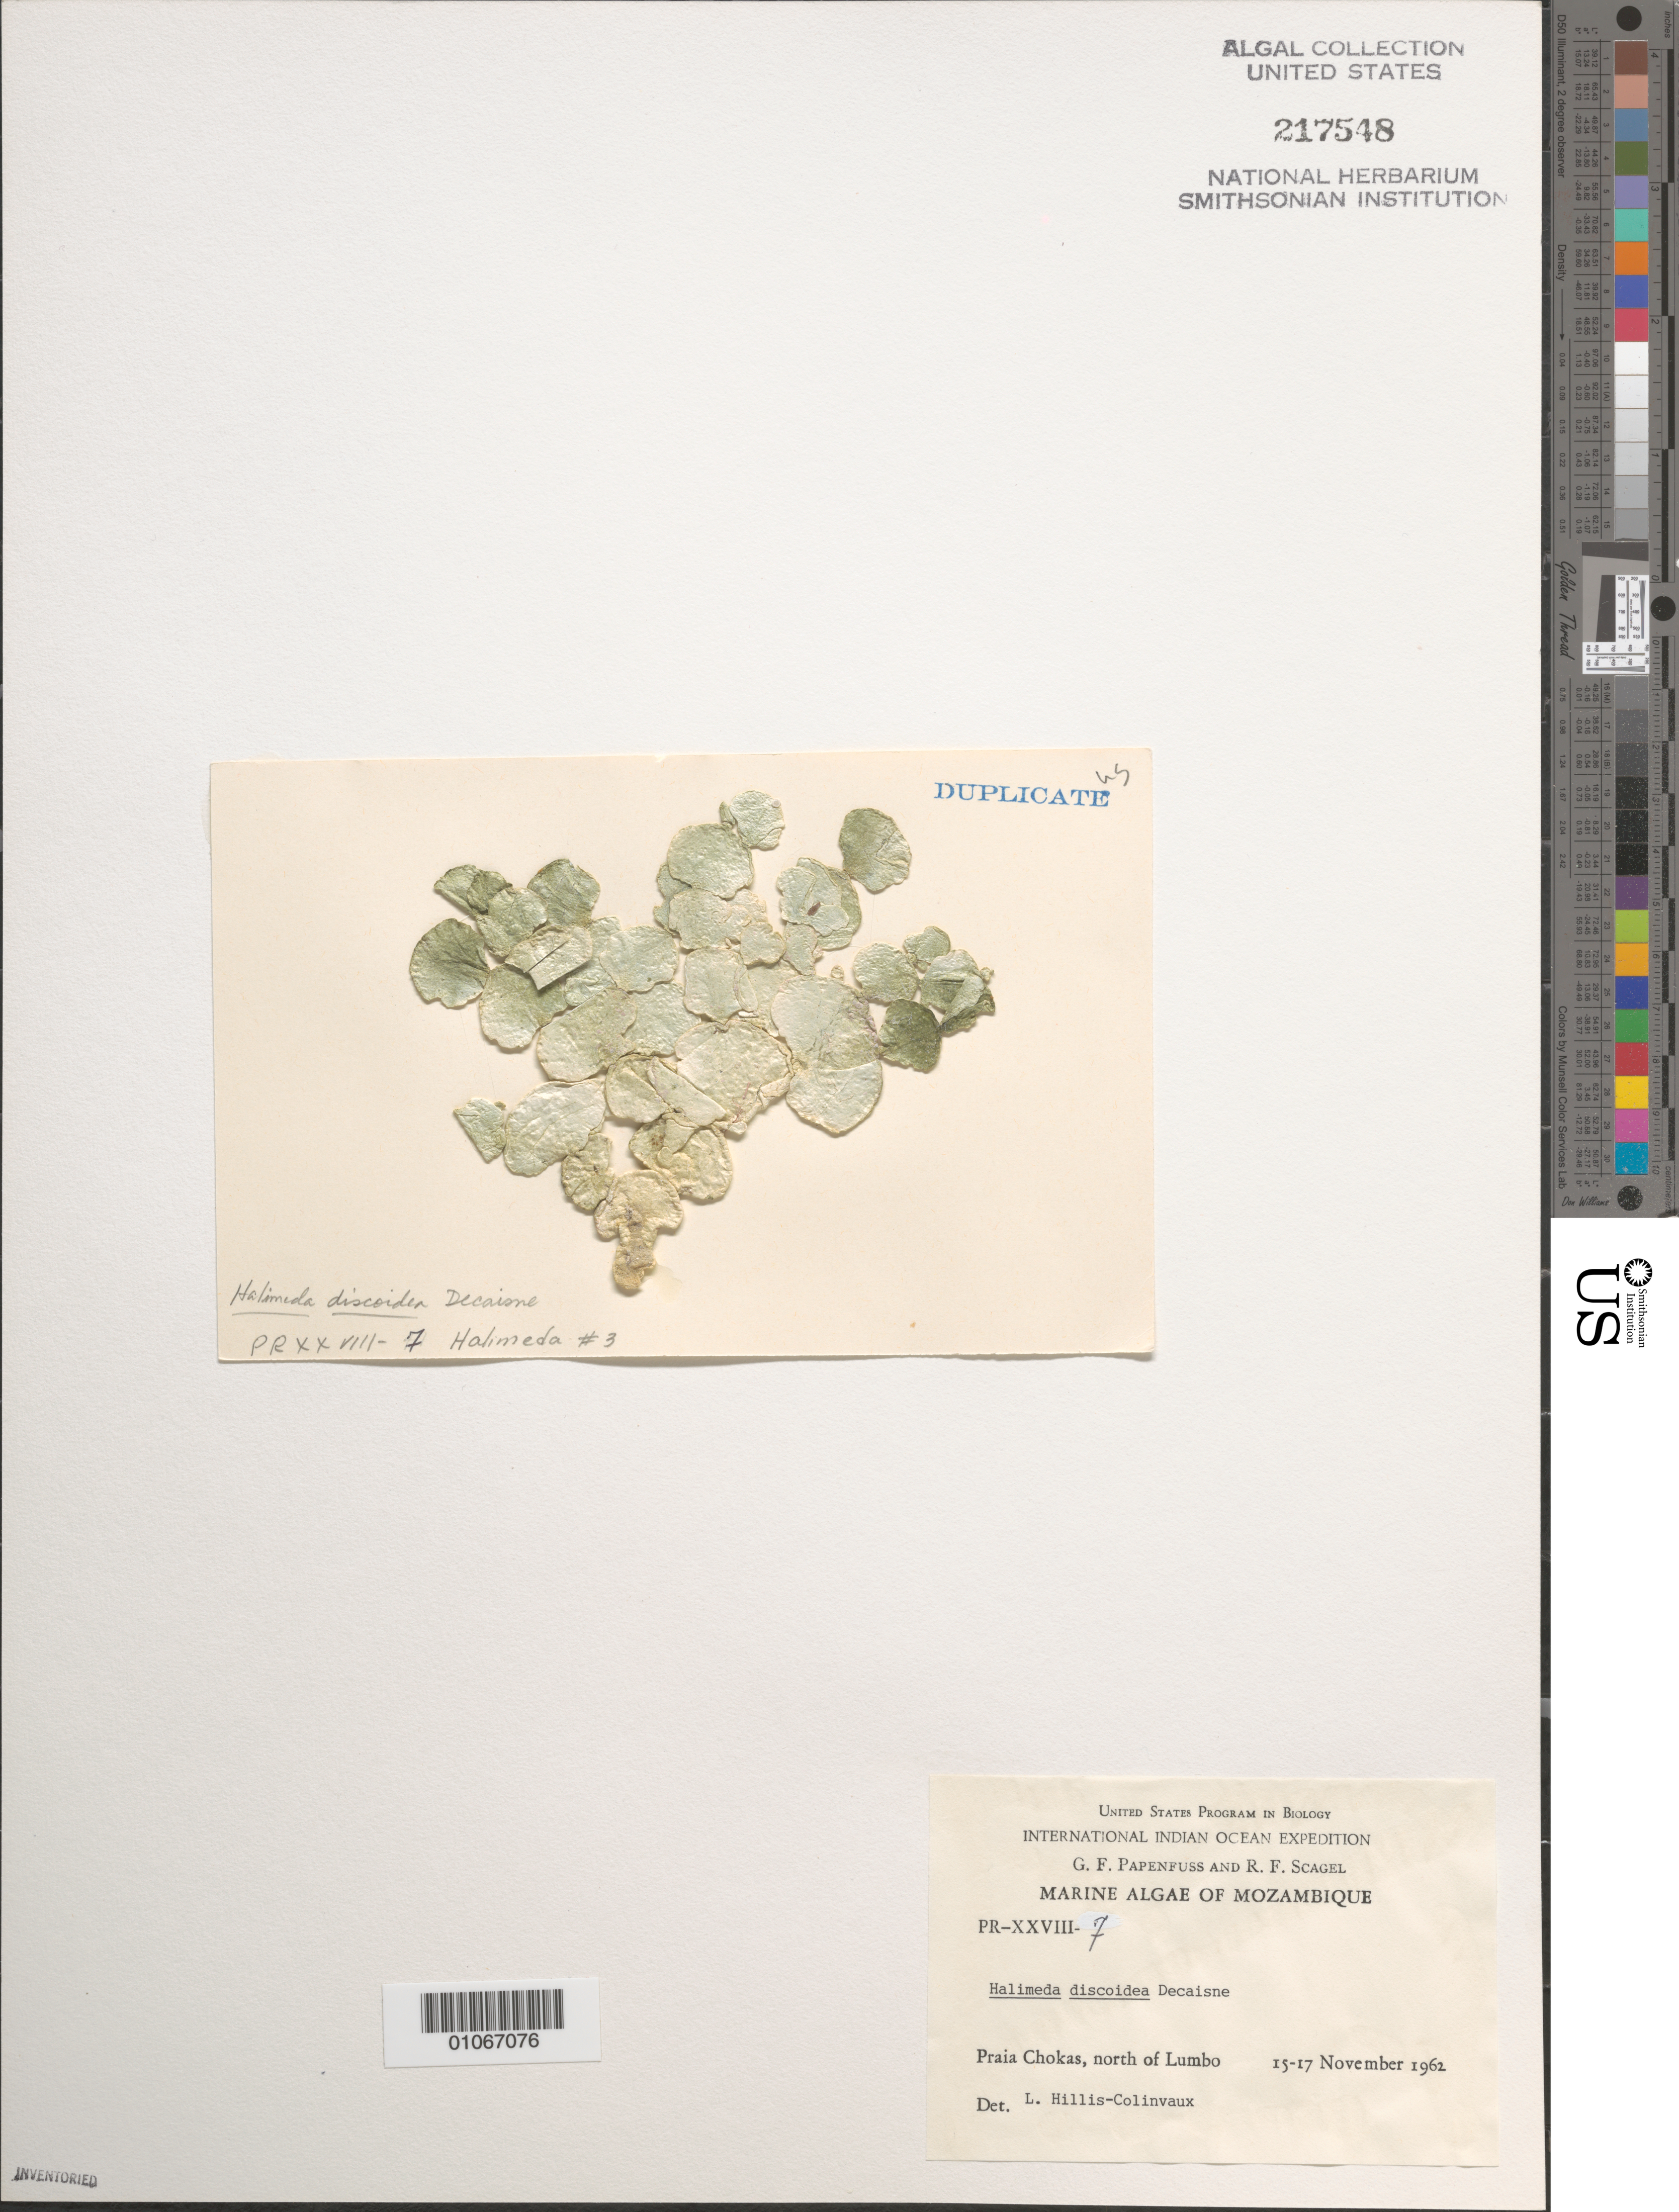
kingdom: Plantae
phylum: Chlorophyta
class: Ulvophyceae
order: Bryopsidales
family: Halimedaceae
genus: Halimeda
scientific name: Halimeda discoidea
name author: Decne.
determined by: Hillis-Colinvaux, L.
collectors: G. Papenfuss & R. F. Scagel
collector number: PR-XXVIII-7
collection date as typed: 15 Nov 1962 to 17 Nov 1962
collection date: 1962-11-15/1962-11-17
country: Mozambique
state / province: Nampula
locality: Praia Chokas, north of Lumbo, Ilha District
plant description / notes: International Indian Ocean Expedition, 1962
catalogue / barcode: US 217548